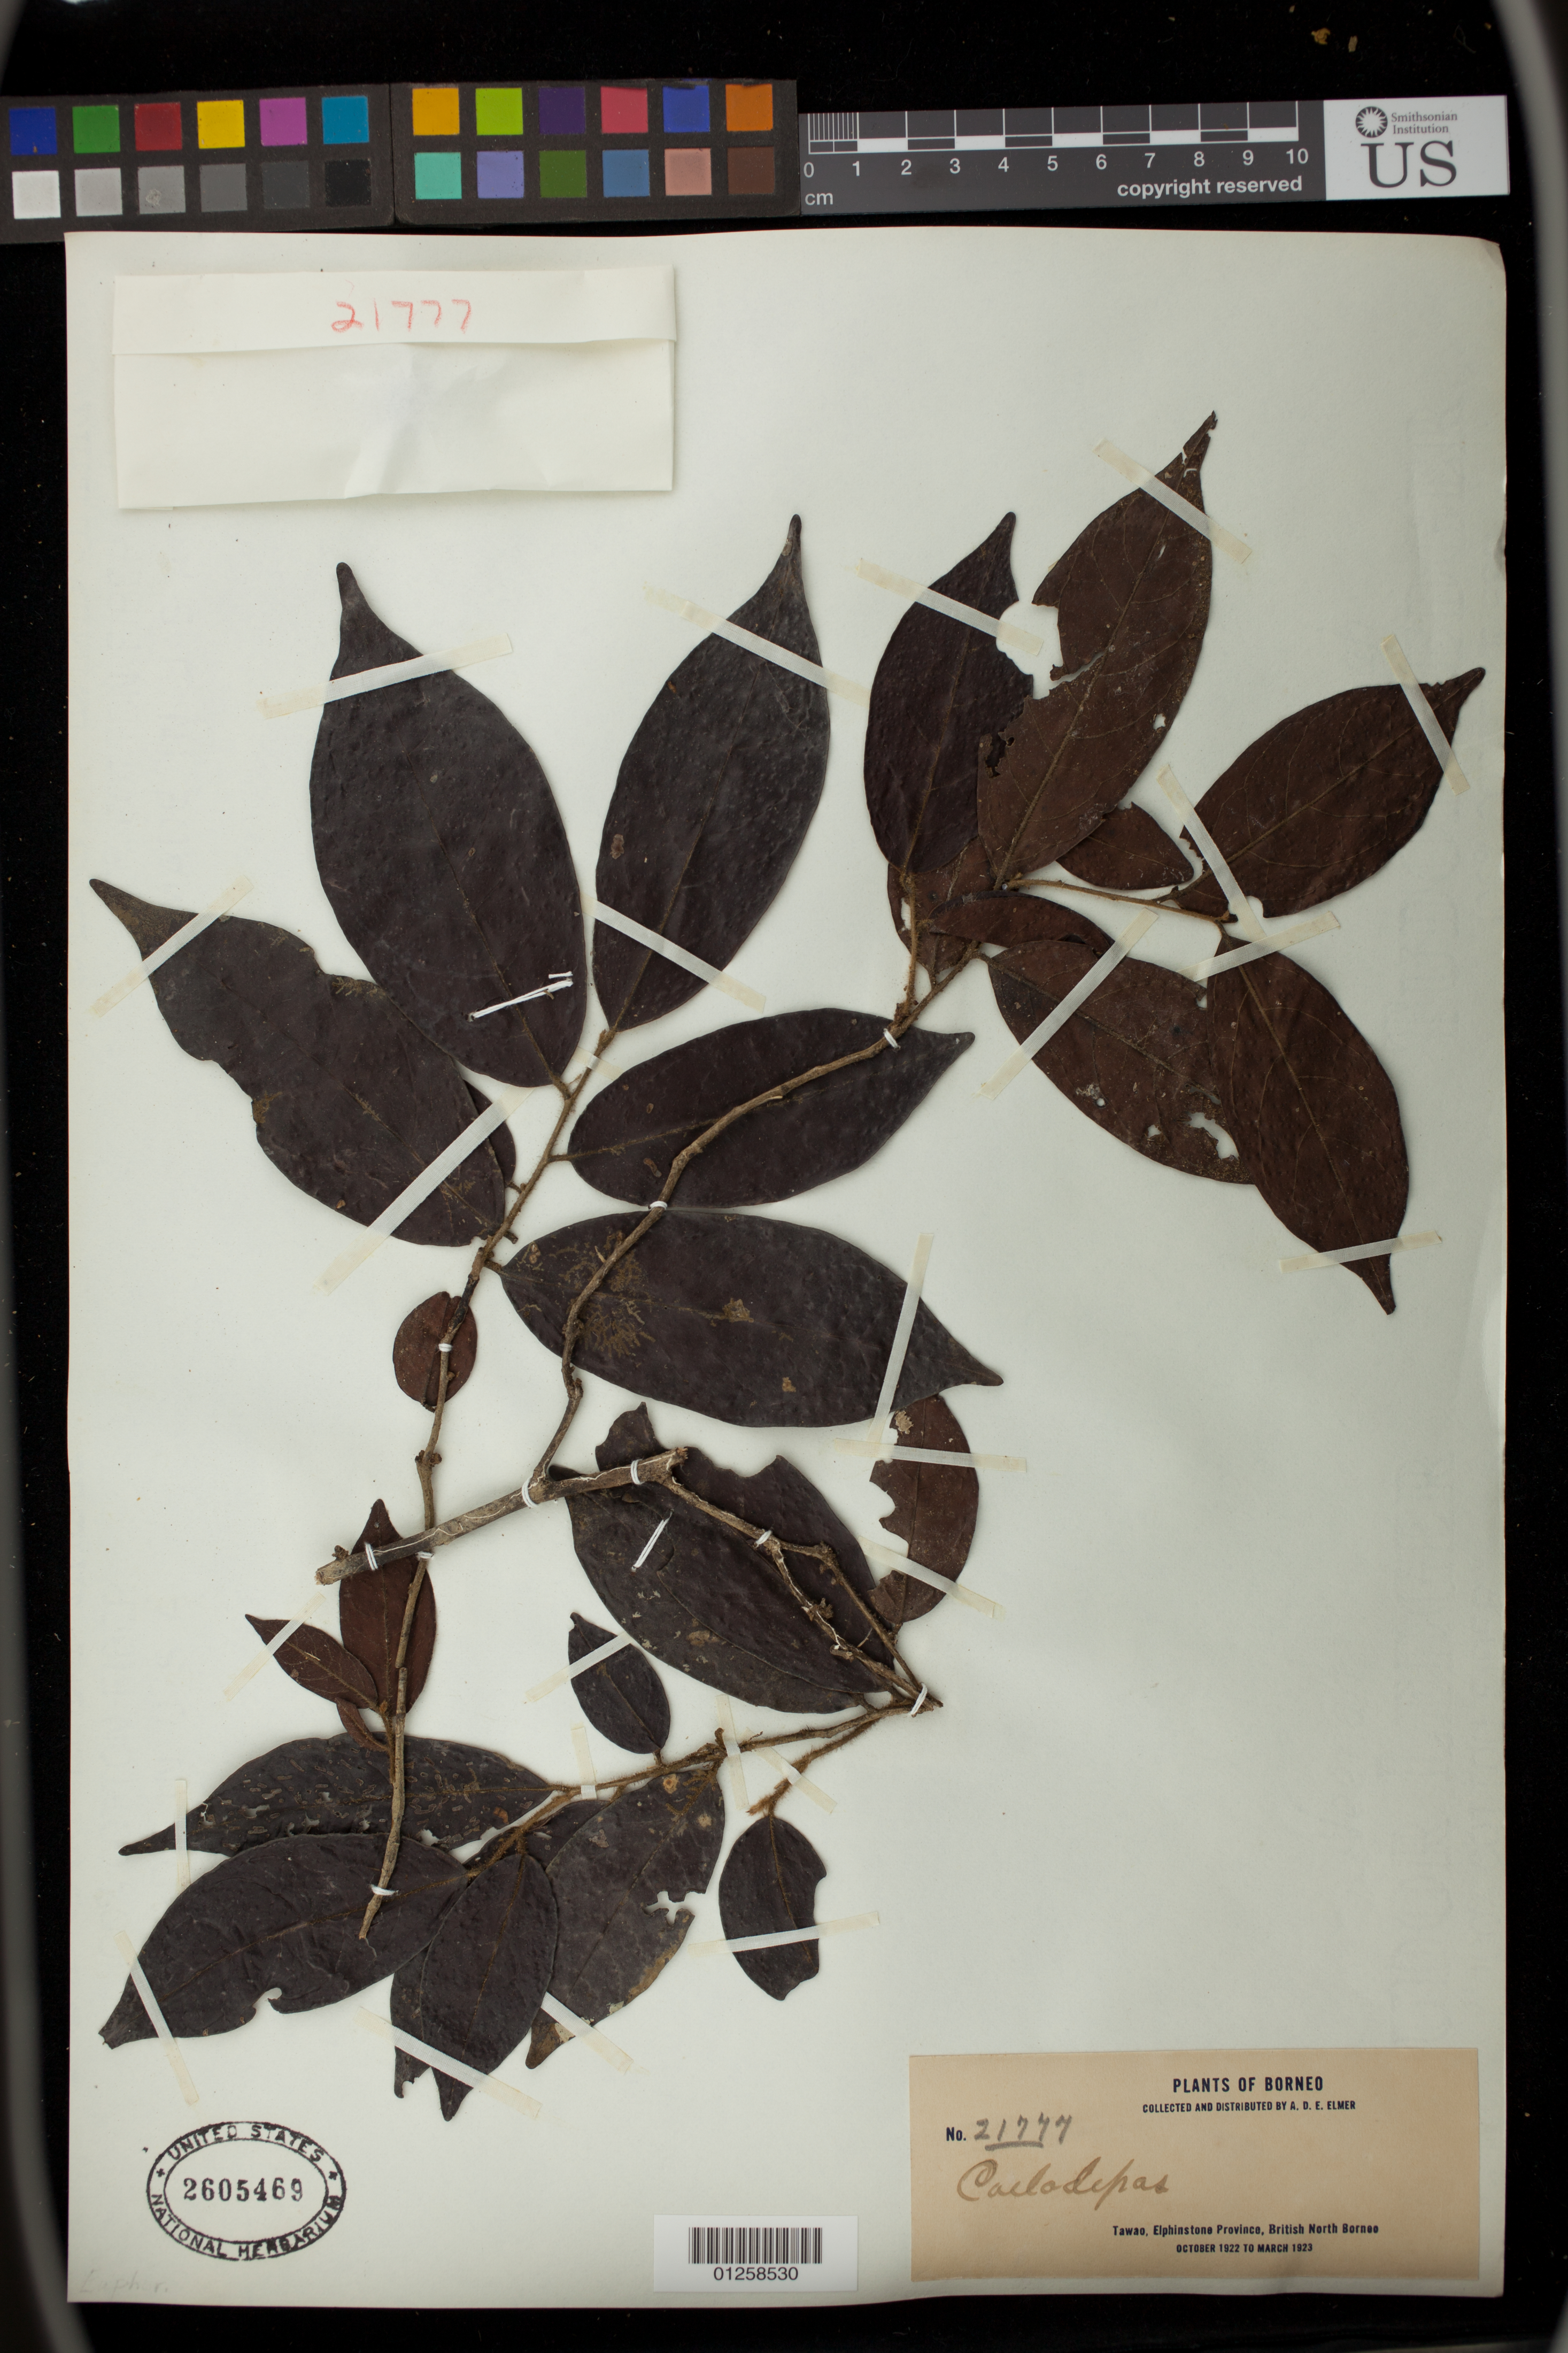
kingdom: Plantae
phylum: Tracheophyta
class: Magnoliopsida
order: Malpighiales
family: Euphorbiaceae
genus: Koilodepas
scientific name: Koilodepas sp.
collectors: A. D. E. Elmer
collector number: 21777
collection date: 1922-10-01/1923-03-01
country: Malaysia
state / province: Sabah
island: Borneo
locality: Tawao, Elphinstone Province, British North Borneo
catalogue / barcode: US 2605469